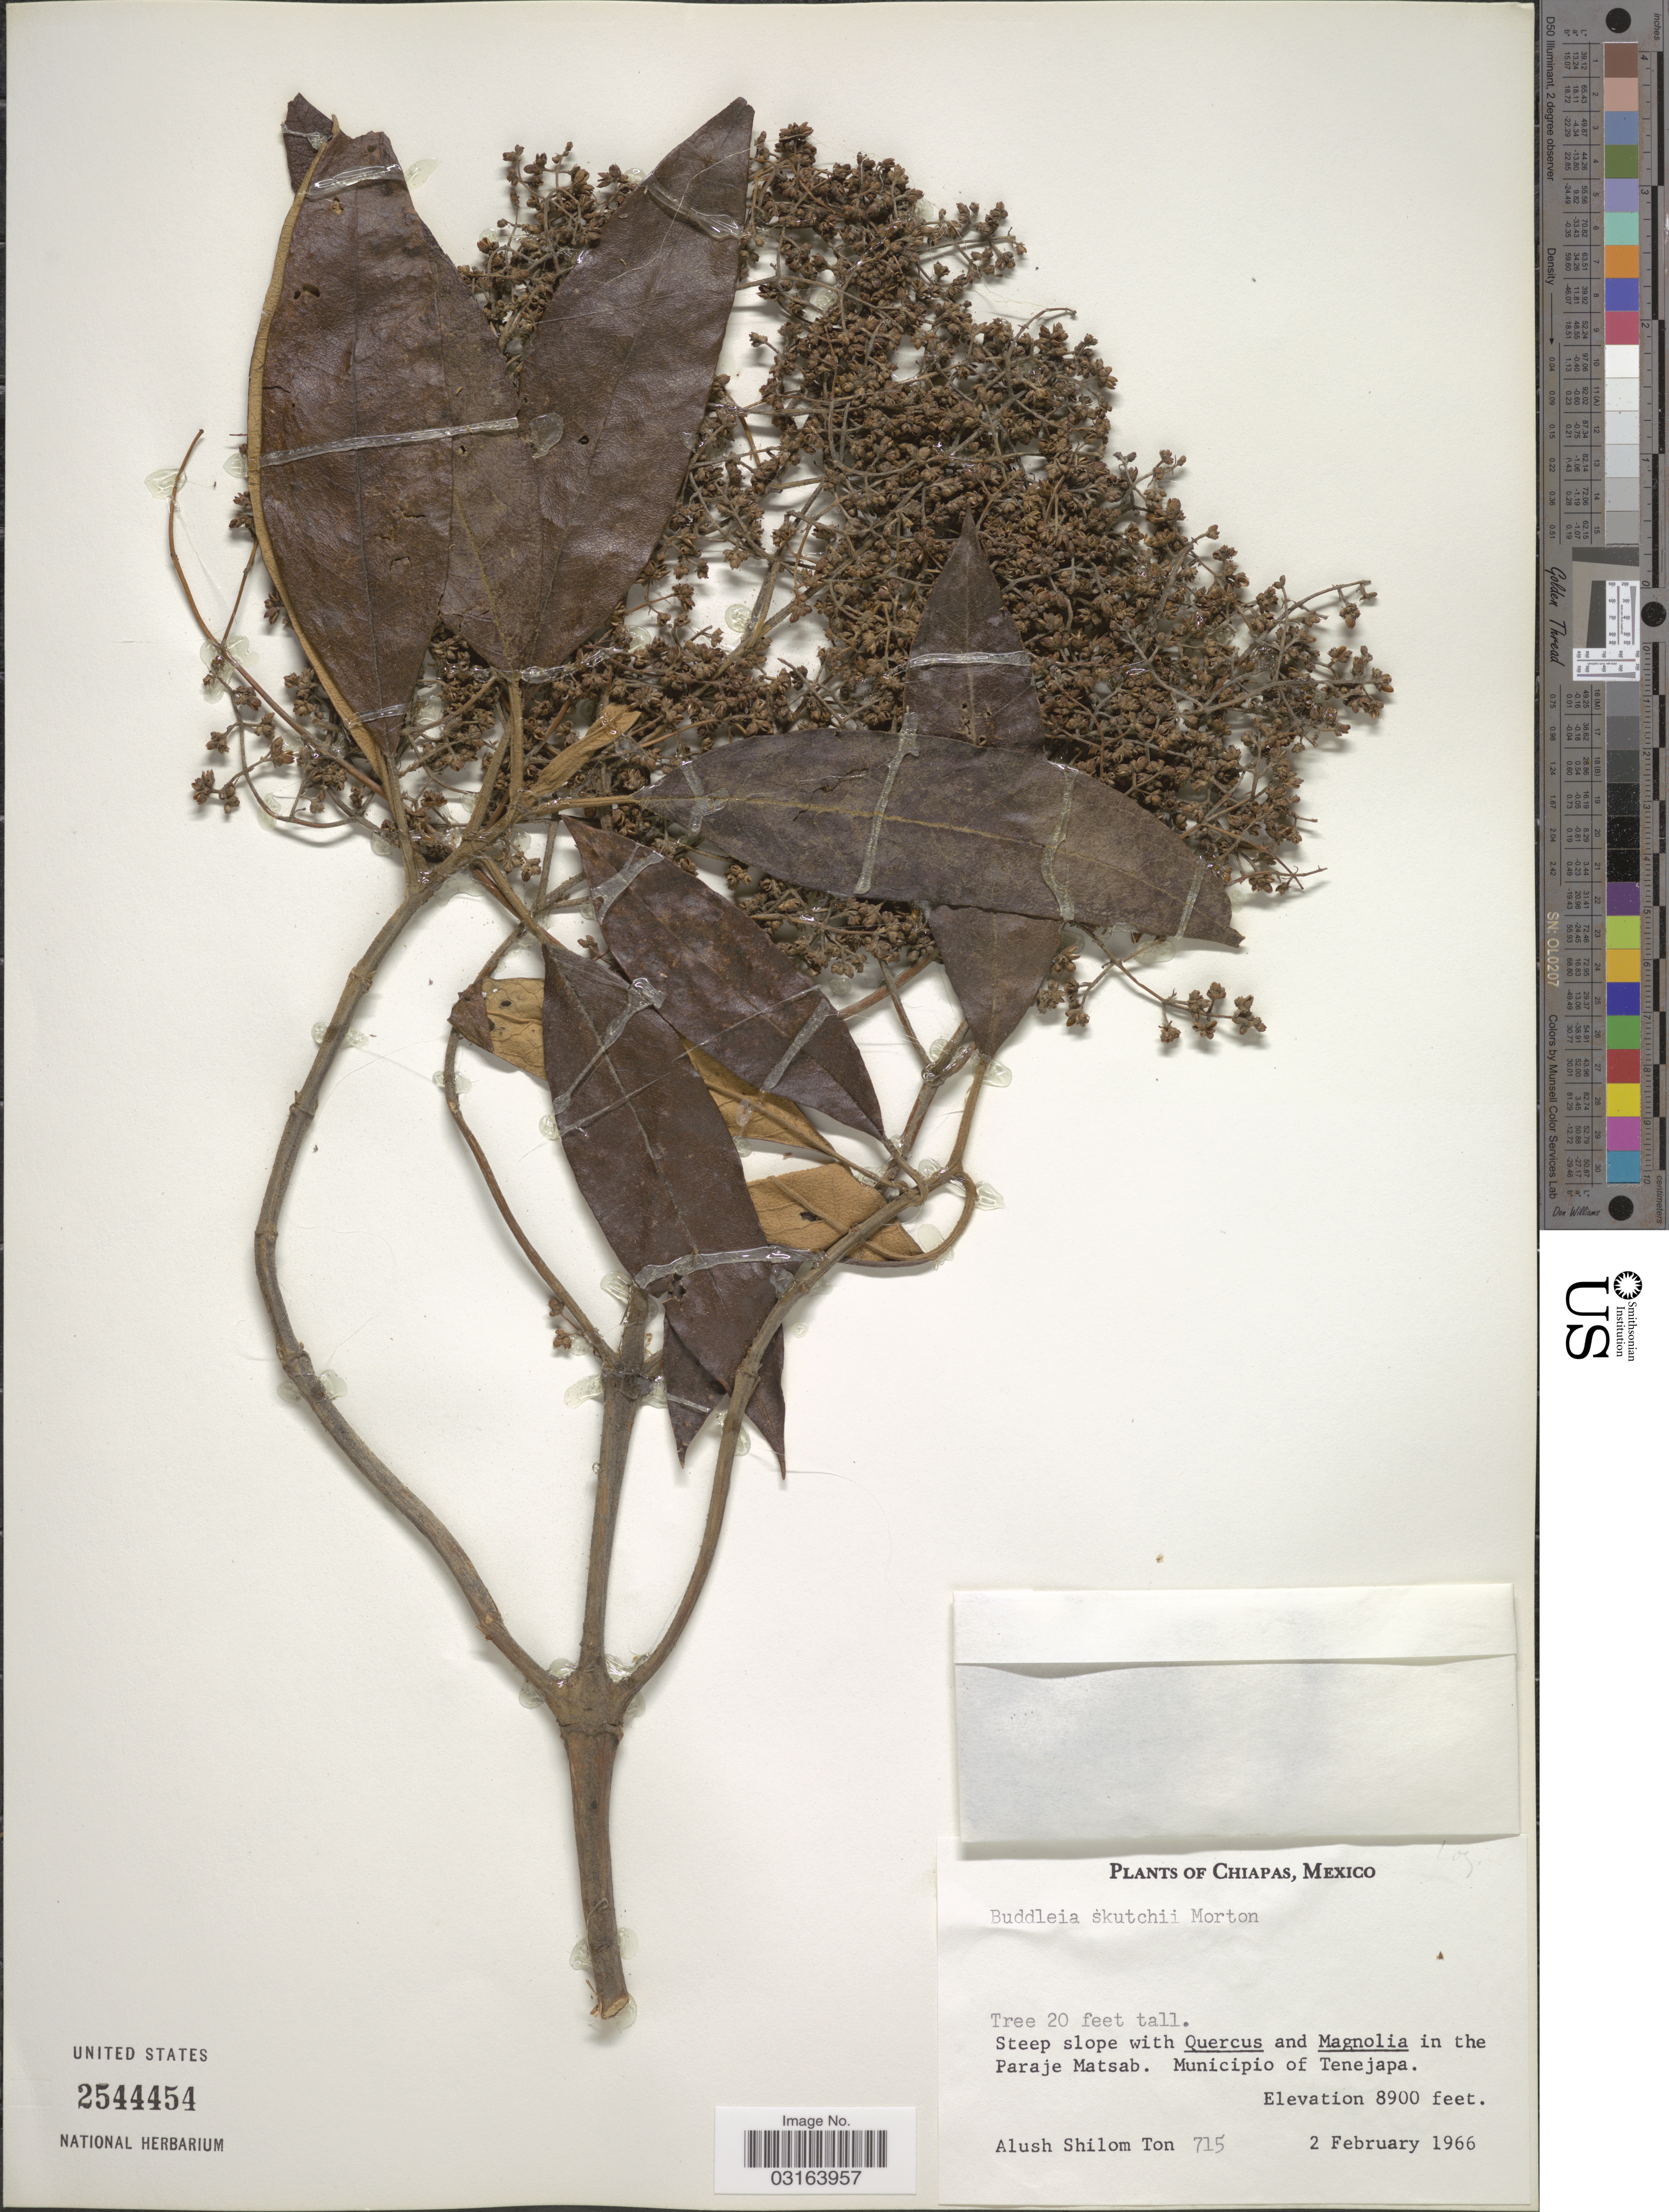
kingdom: Plantae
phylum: Tracheophyta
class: Magnoliopsida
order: Lamiales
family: Scrophulariaceae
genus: Buddleja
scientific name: Buddleja skutchii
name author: C.V. Morton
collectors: A. M. Ton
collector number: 715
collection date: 1966-02-02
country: Mexico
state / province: Chiapas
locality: In the Paraje Matsab. Municipio of Tenejapa.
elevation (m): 2713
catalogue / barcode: US 2544454